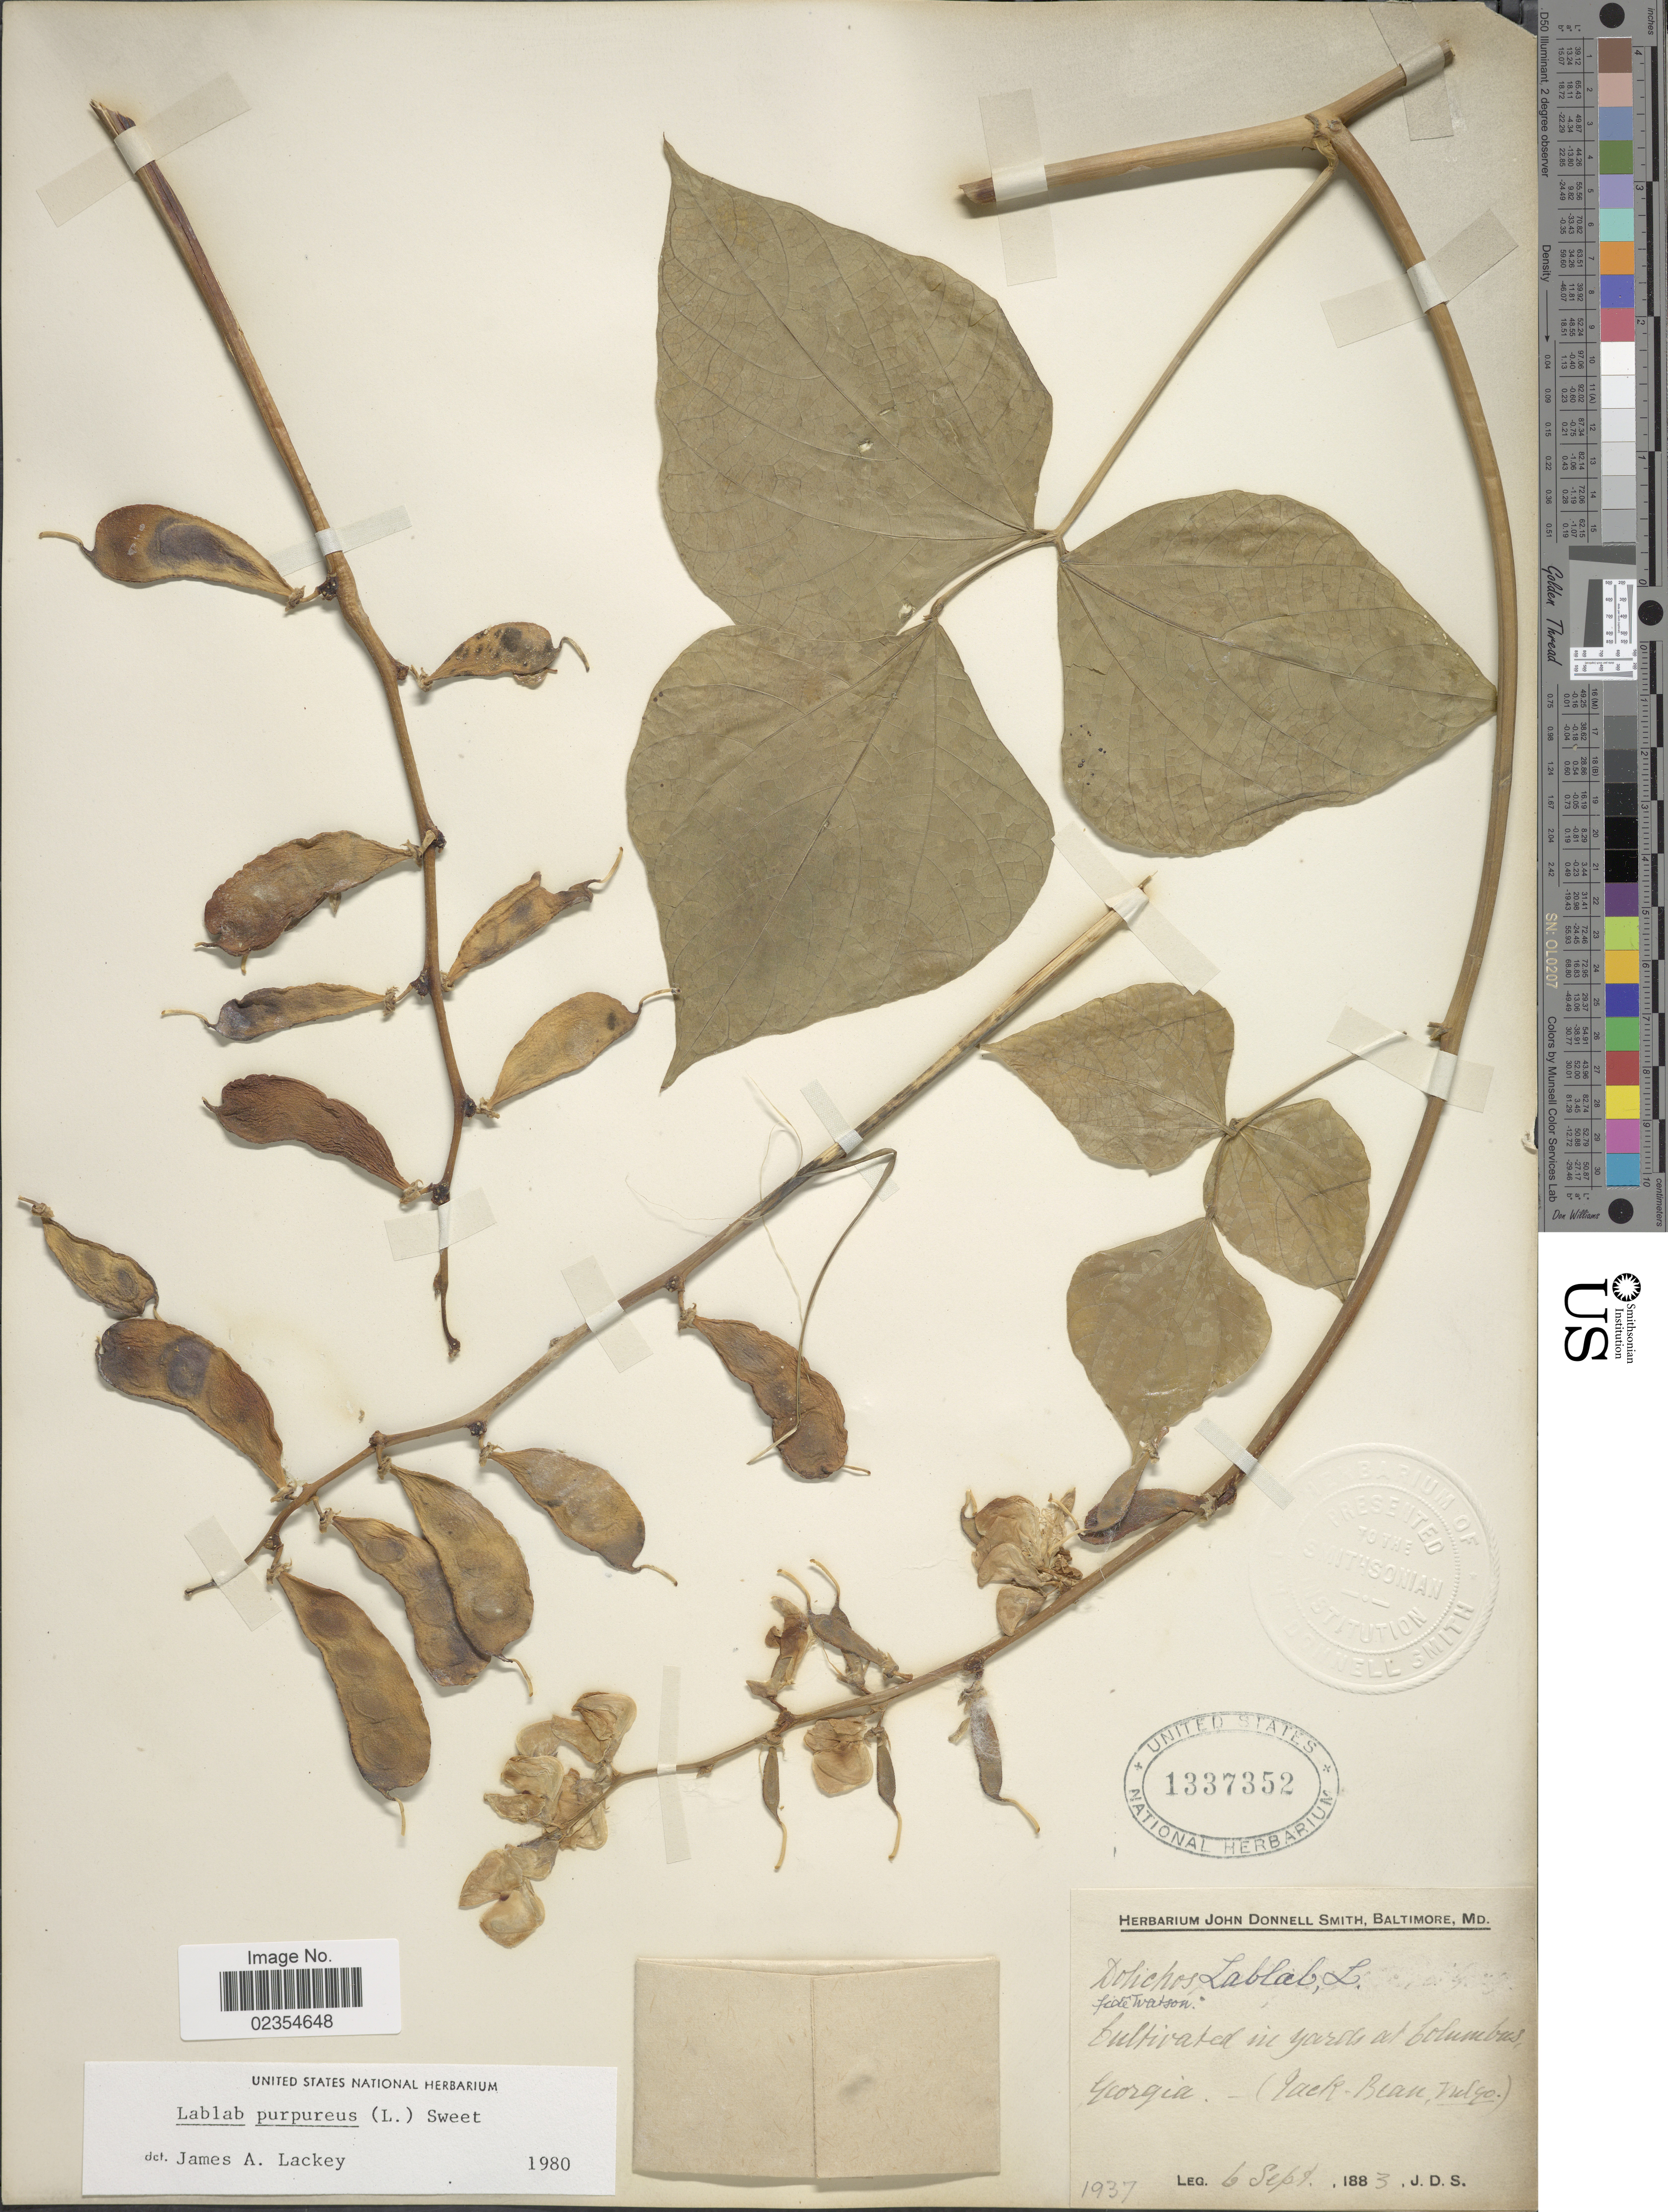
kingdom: Plantae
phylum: Tracheophyta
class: Magnoliopsida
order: Fabales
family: Fabaceae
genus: Lablab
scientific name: Lablab purpureus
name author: (L.) Sweet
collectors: J. Donnell Smith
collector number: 1937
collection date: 1883-09-06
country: United States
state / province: Georgia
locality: In yards at Columbus.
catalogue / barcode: US 1337352